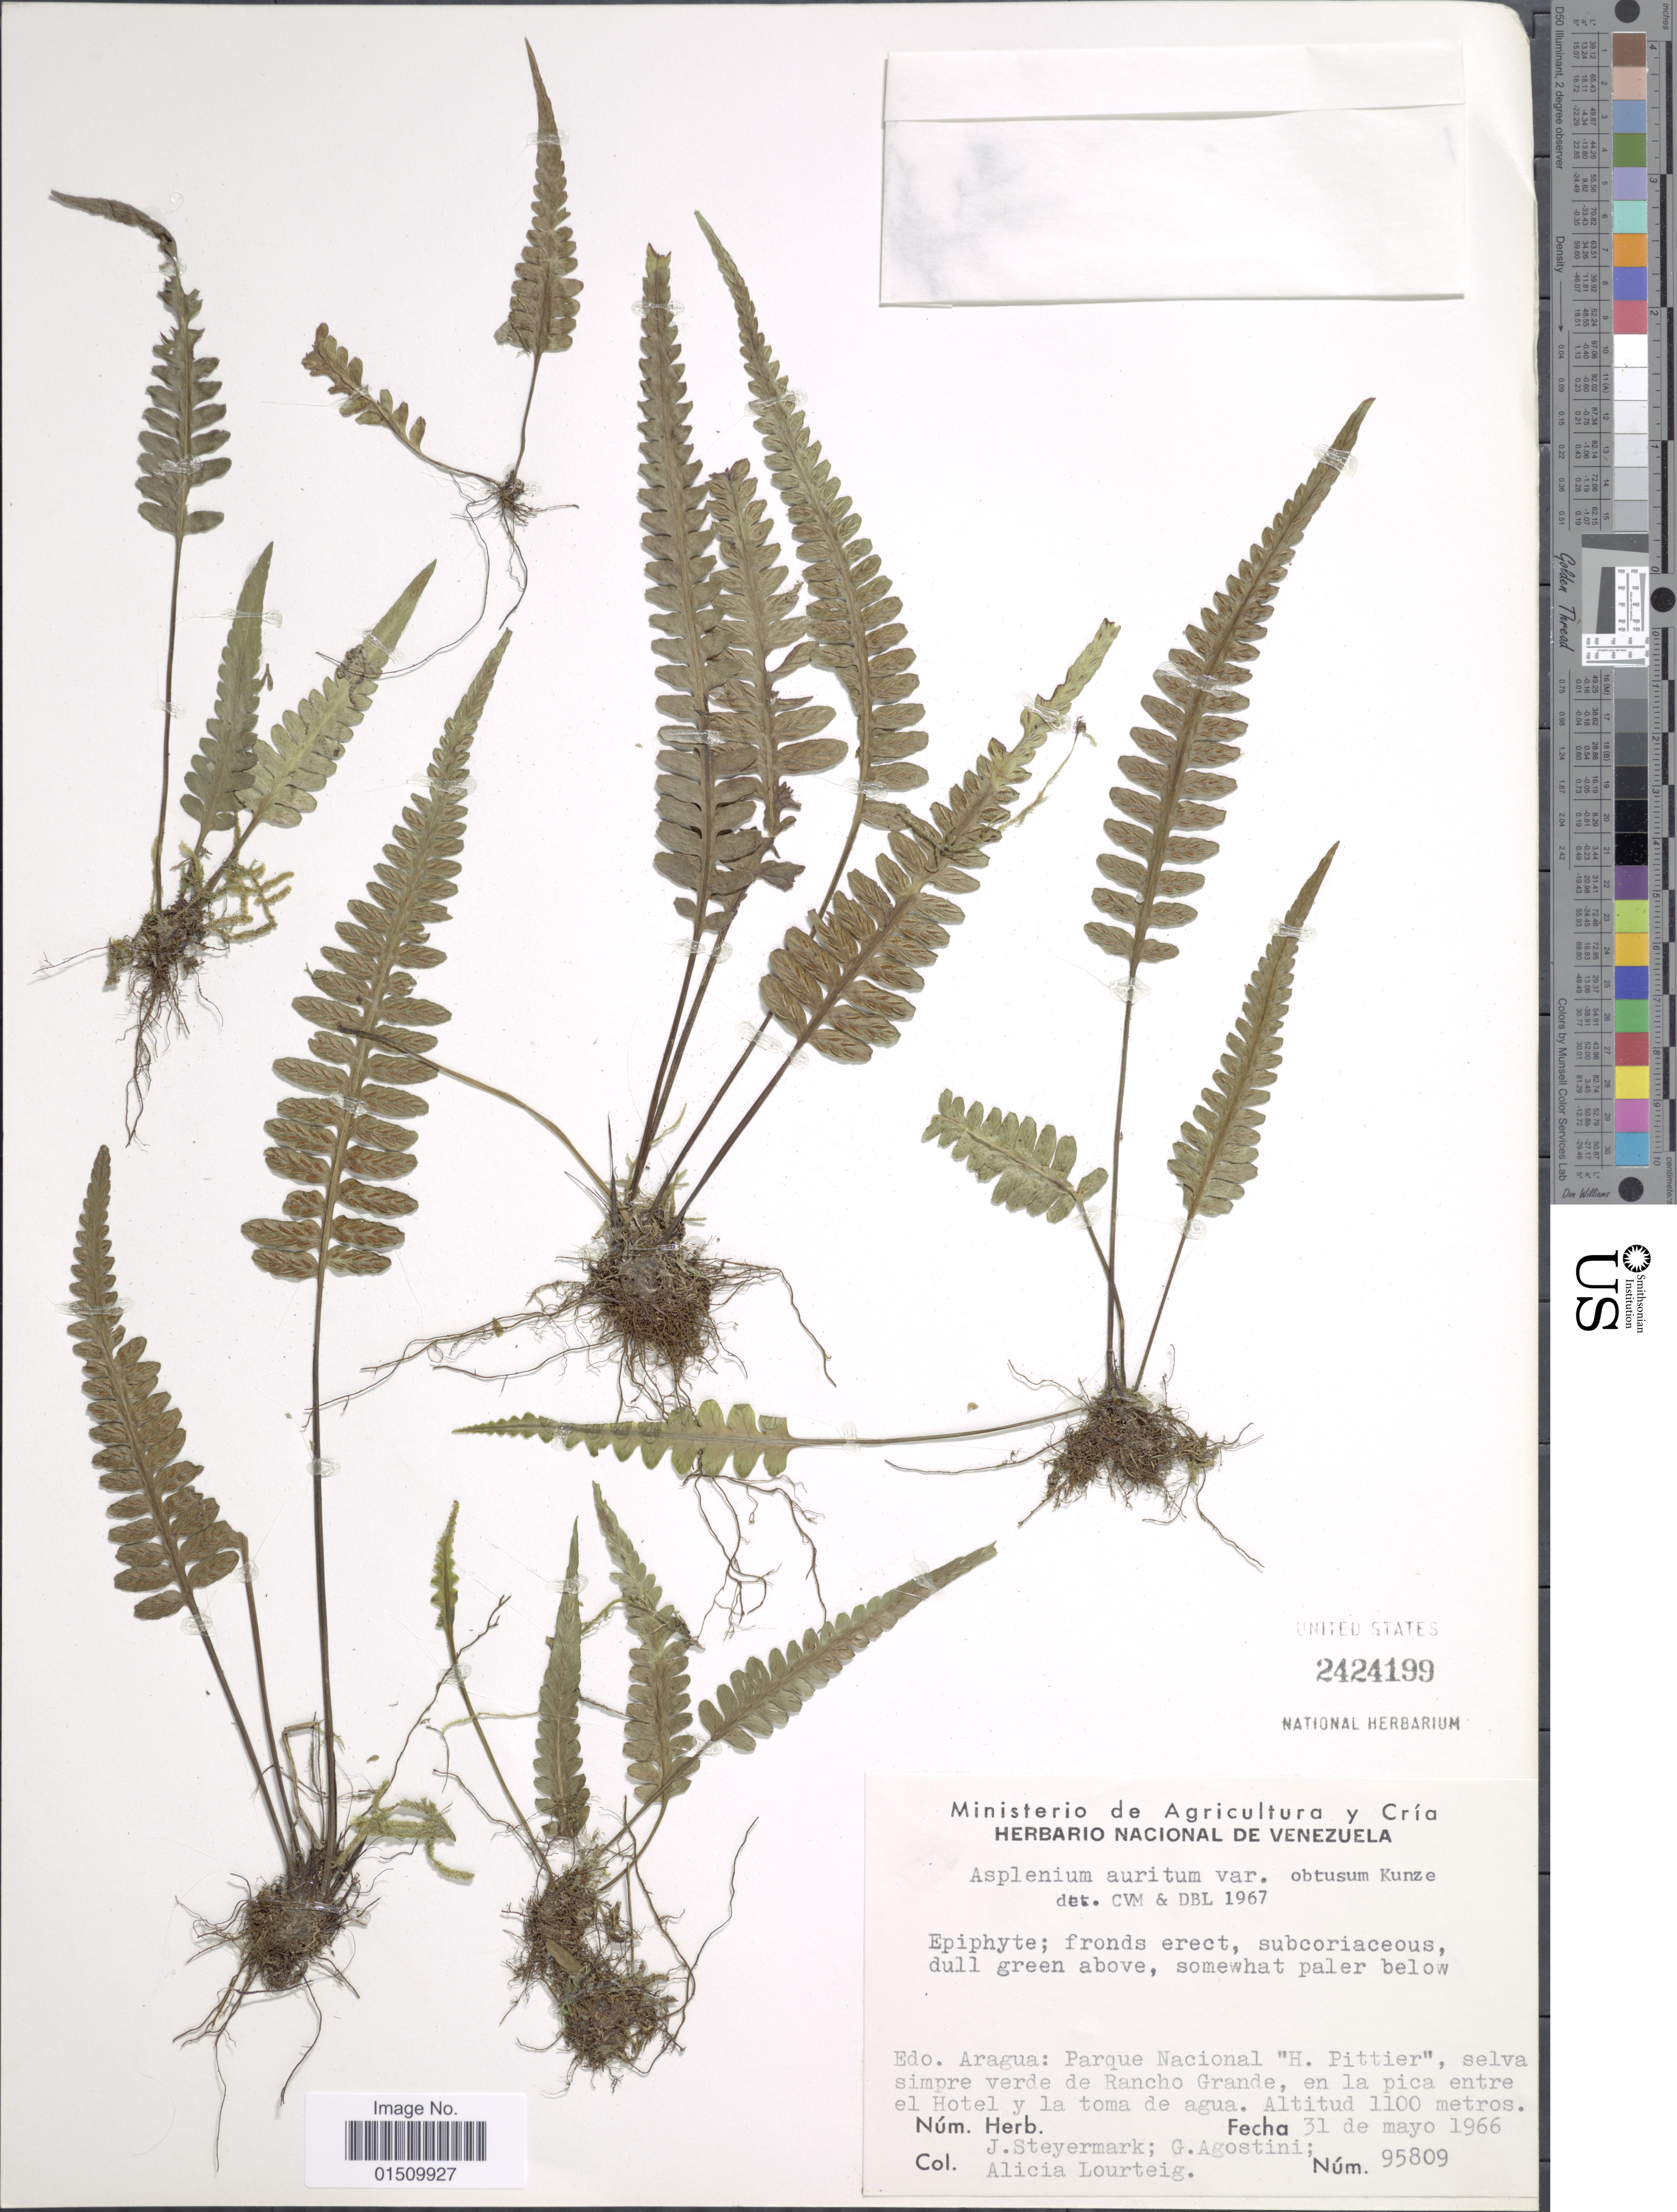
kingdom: Plantae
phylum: Tracheophyta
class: Polypodiopsida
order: Polypodiales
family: Aspleniaceae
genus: Asplenium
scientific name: Asplenium auritum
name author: Sw.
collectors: J. Steyermark, G. Agostini & A. Lourteig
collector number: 95809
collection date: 1966-05-31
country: Venezuela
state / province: Aragua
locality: Venezuela, Parque Nacional "H. Pittier", selva simpre verde de Rancho Grande, en la pica entre el Hotel y la toma de agua.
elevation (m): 1100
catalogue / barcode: US 2424199